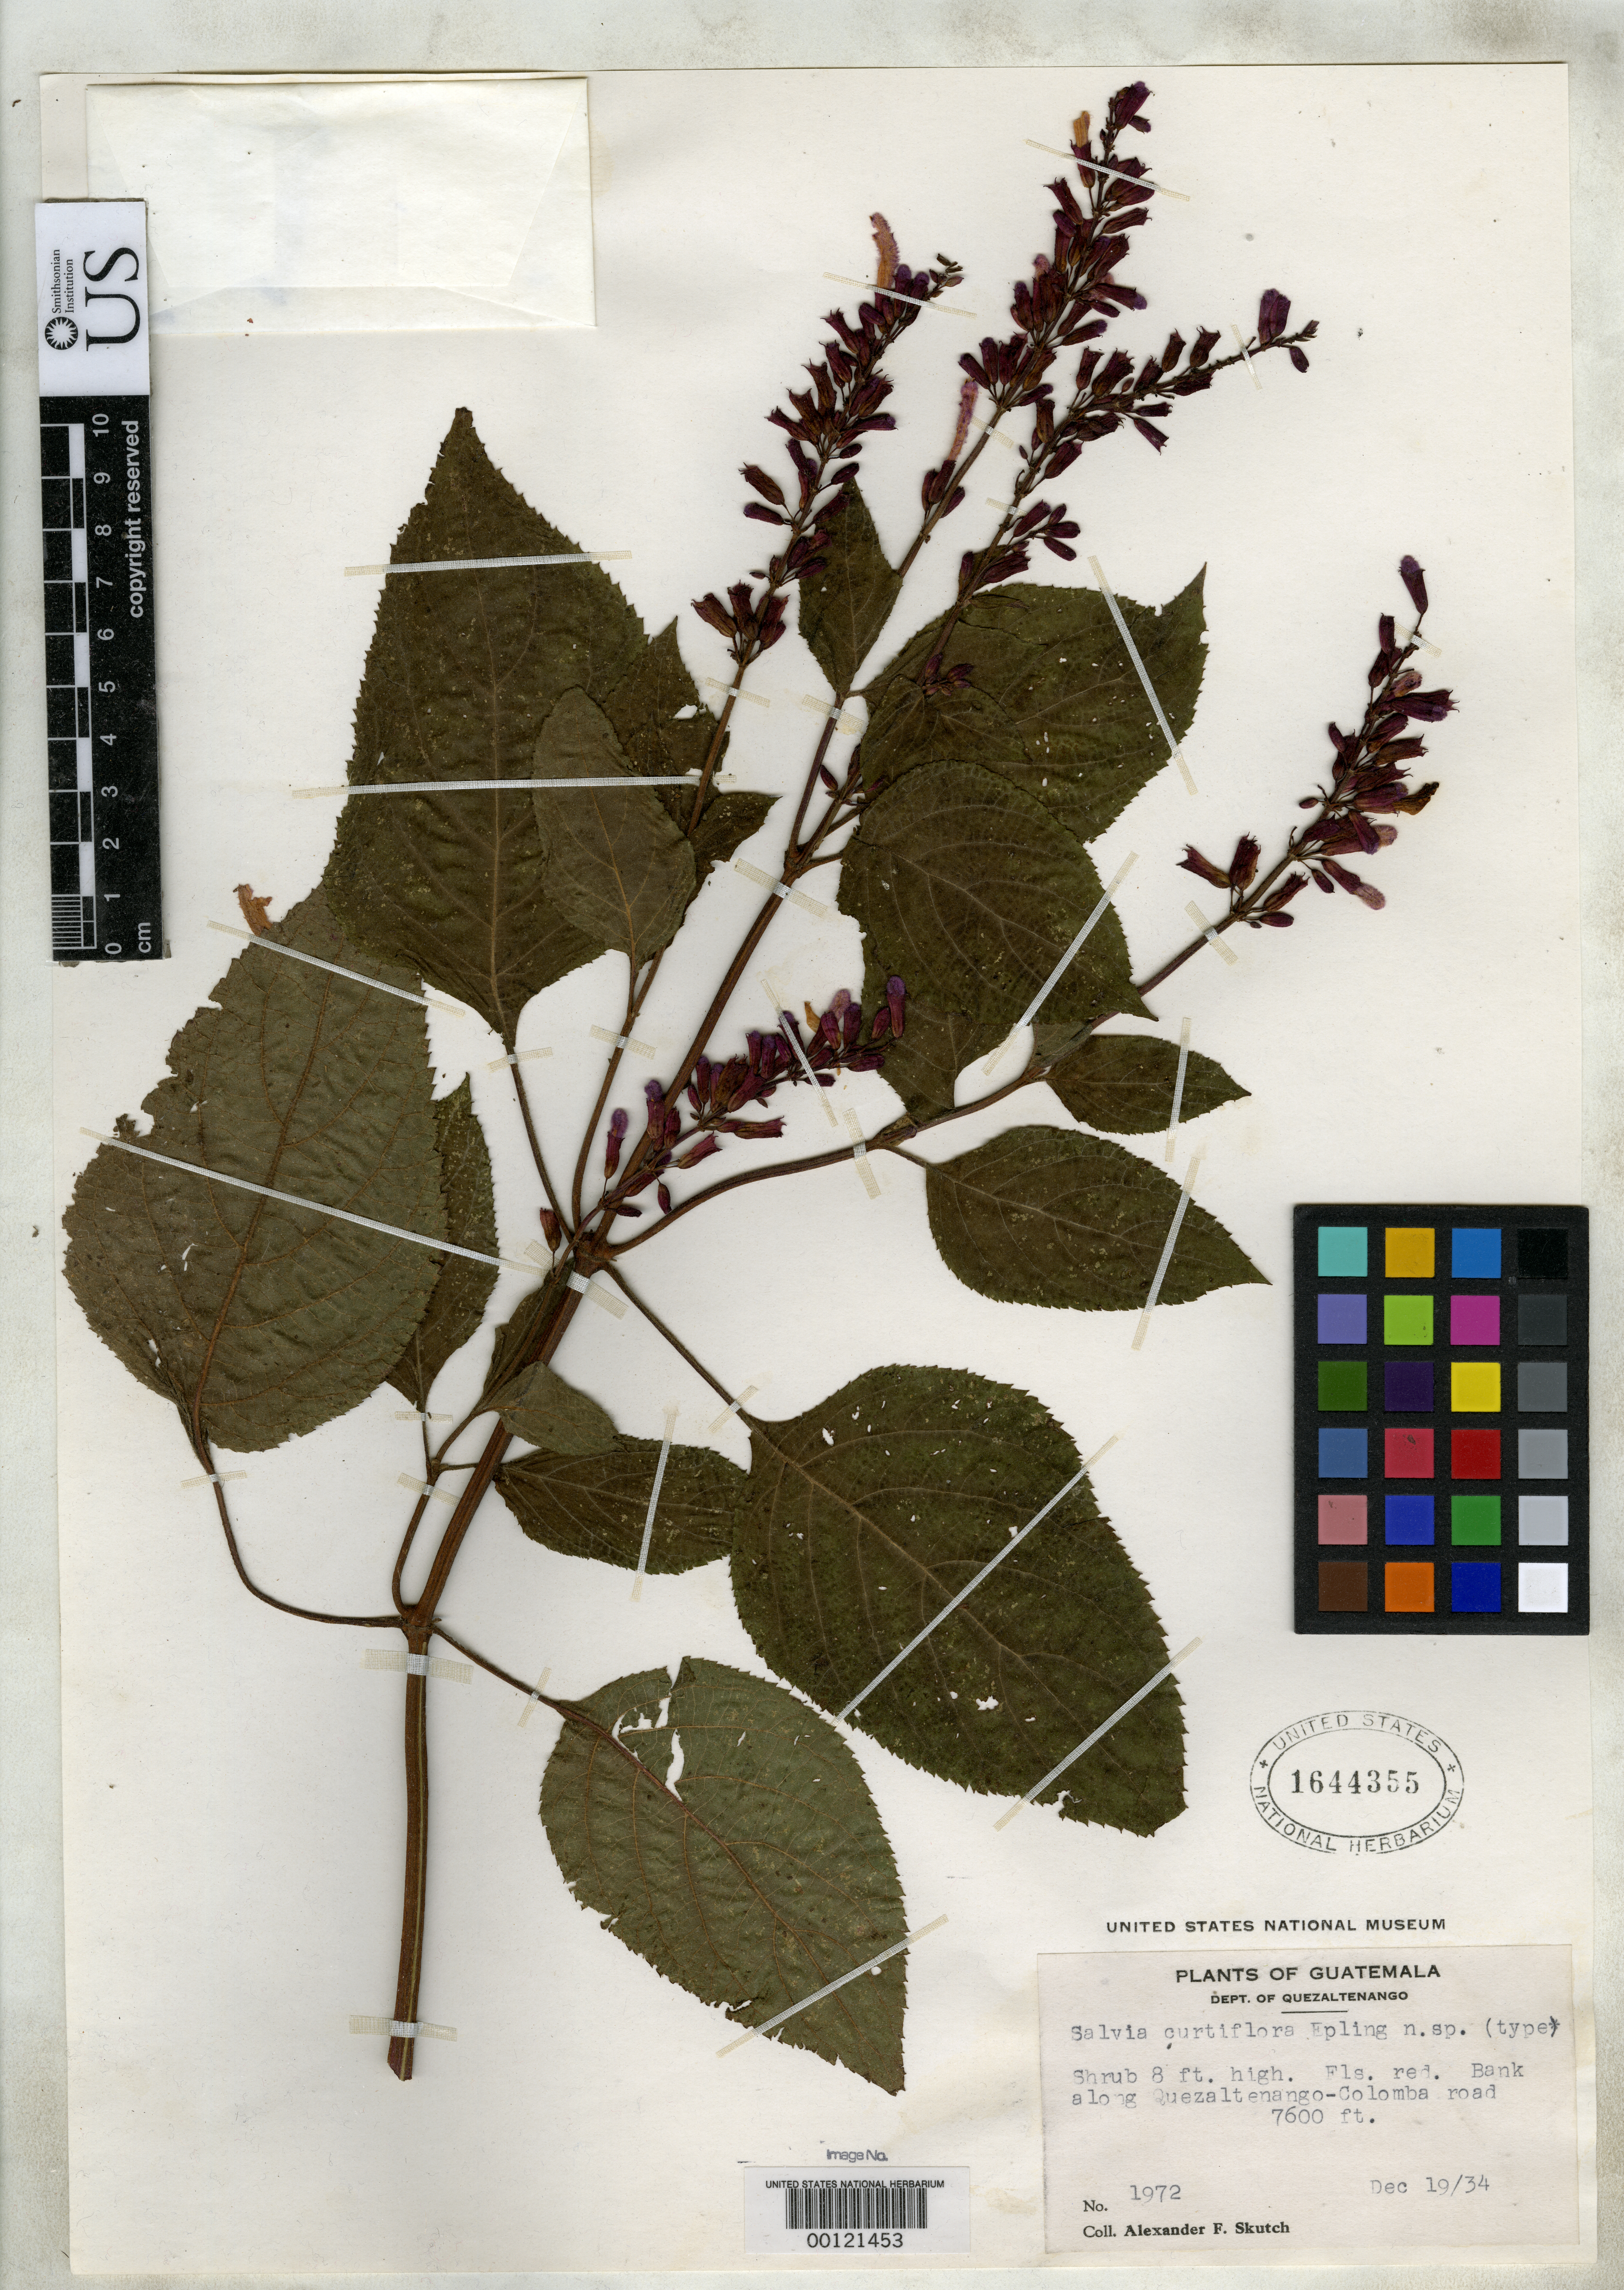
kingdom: Plantae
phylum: Tracheophyta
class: Magnoliopsida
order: Lamiales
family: Lamiaceae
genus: Salvia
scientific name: Salvia curtiflora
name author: Epling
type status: Isotype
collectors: A. F. Skutch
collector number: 1972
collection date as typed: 19 Dec 1934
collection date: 1934-12-19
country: Guatemala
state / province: Quetzaltenango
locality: Along Quelaltenango-Colomba road.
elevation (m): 2316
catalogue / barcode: US 1644355